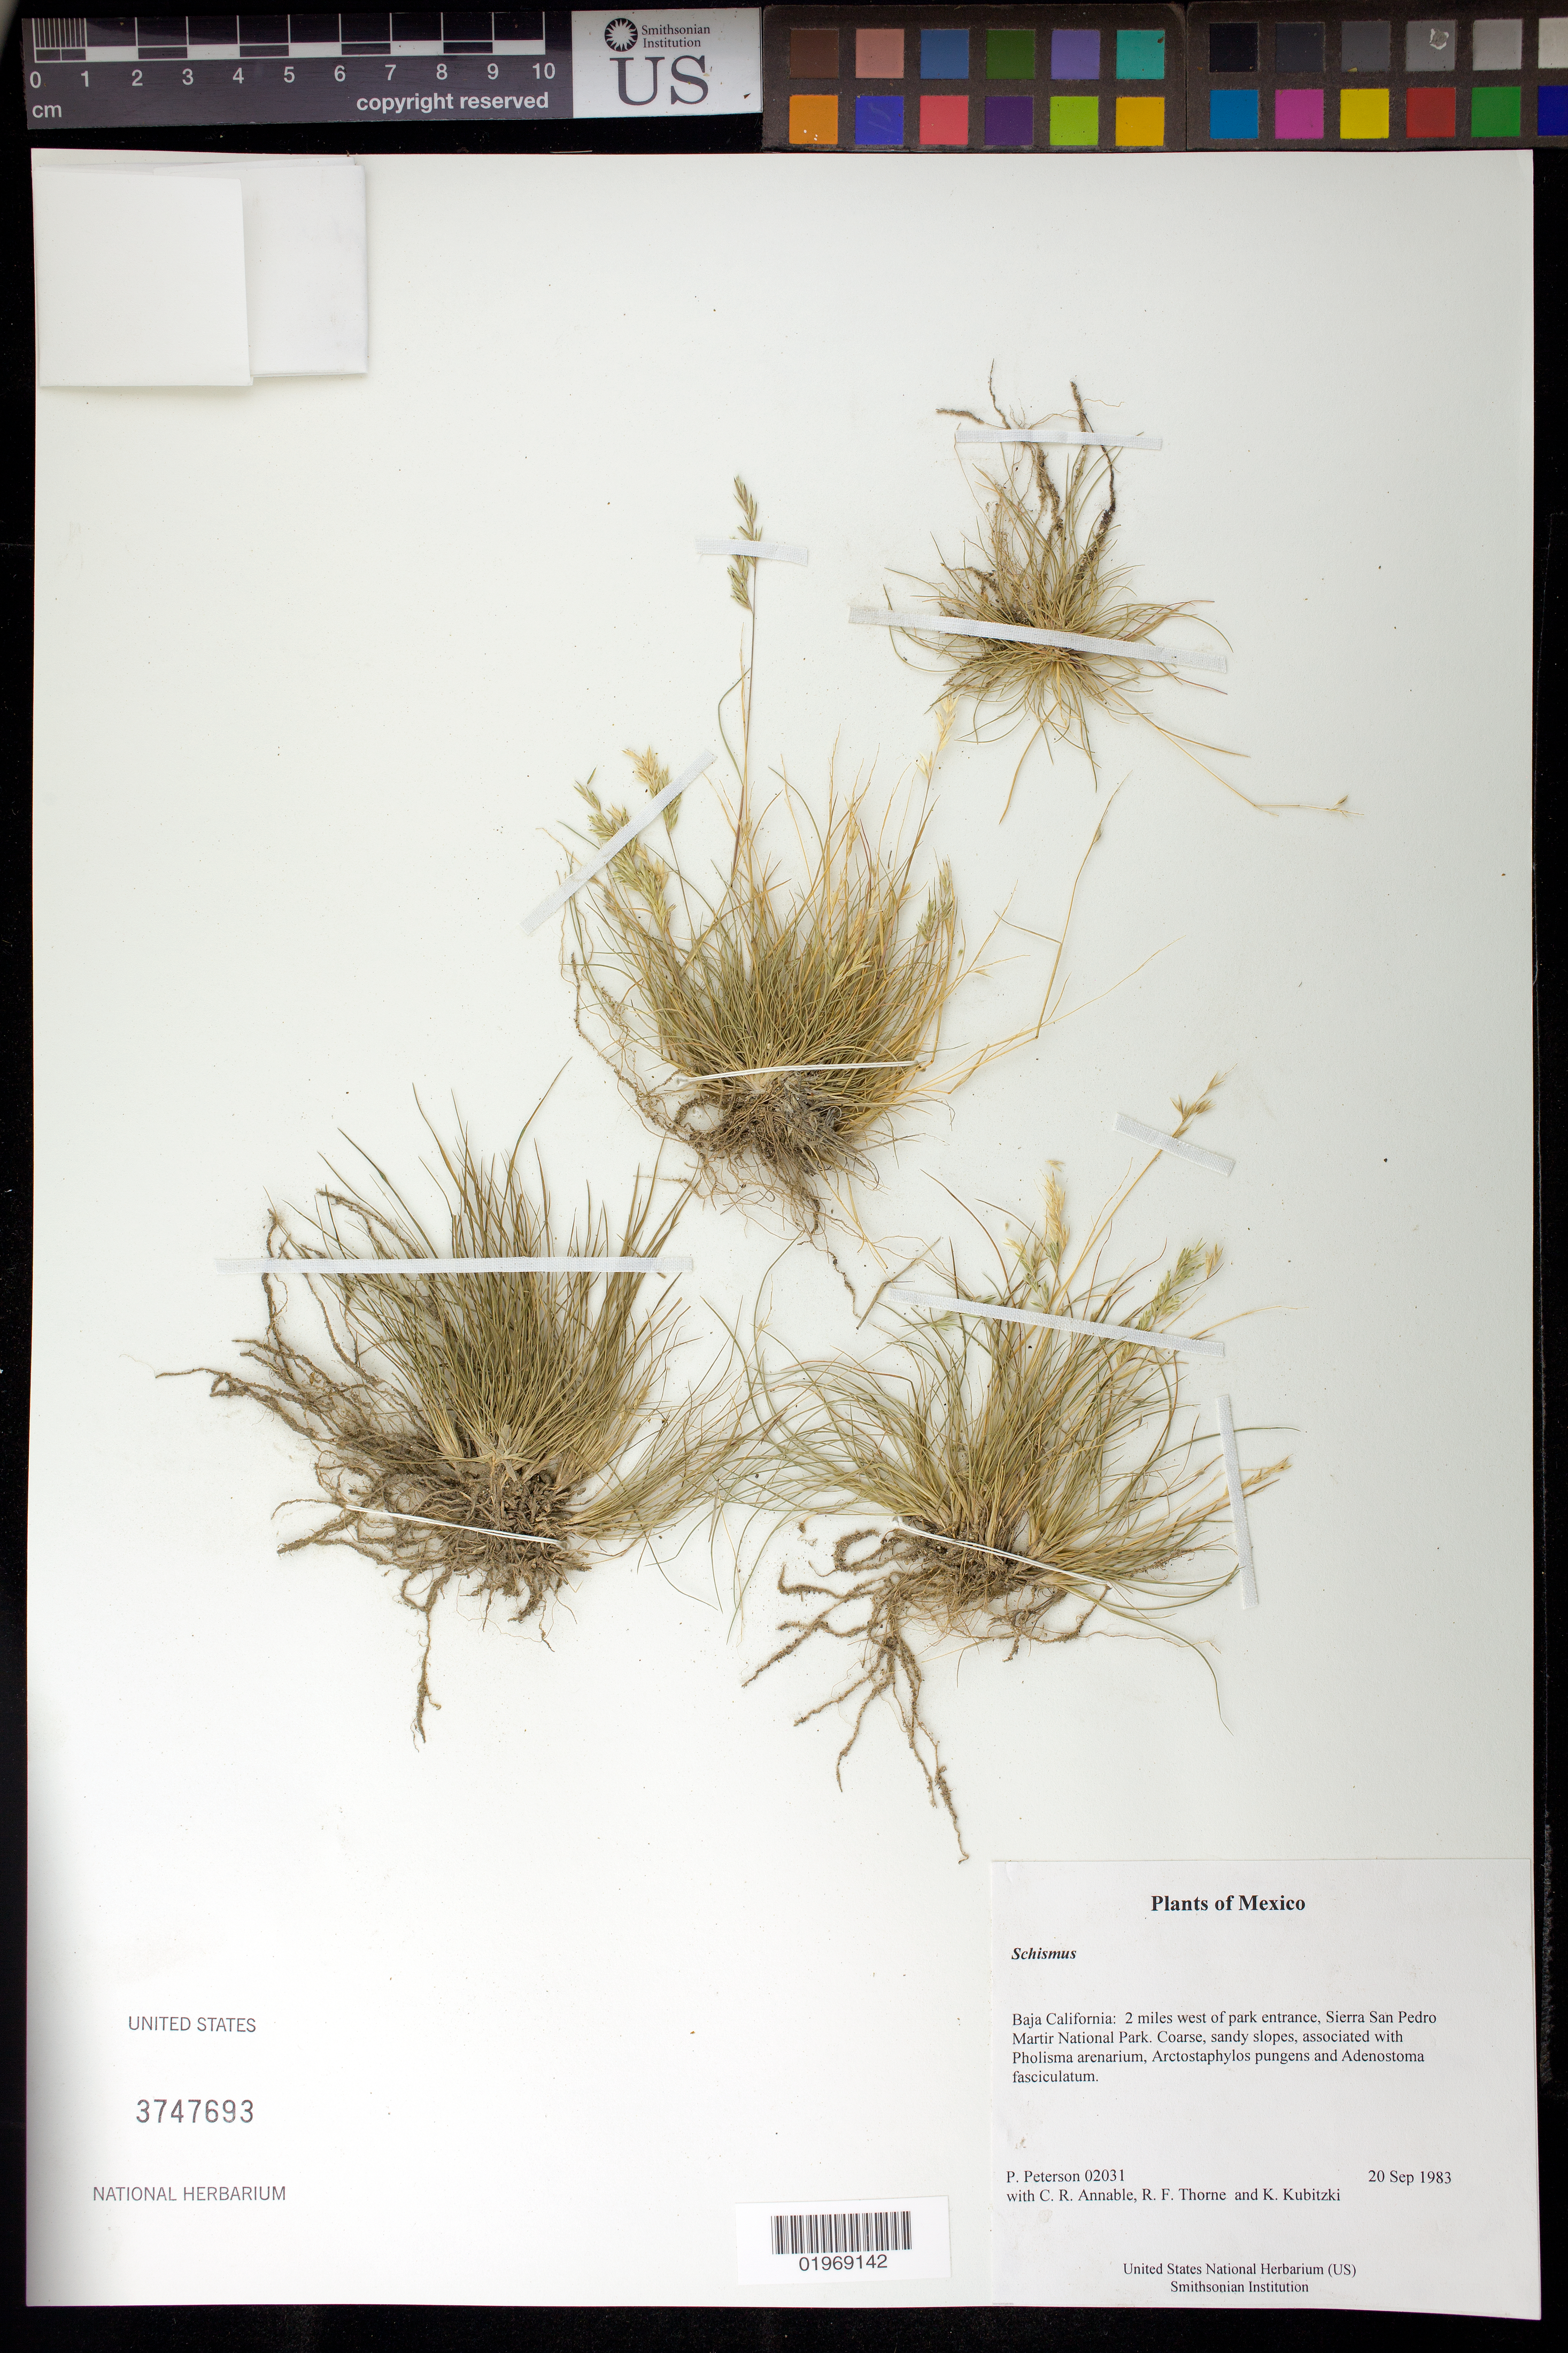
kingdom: Plantae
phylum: Tracheophyta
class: Liliopsida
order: Poales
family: Poaceae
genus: Schismus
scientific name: Schismus barbatus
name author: (L.) Thell.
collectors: P. M. Peterson, C. R. Annable, R. Thorne & K. Kubitzki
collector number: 02031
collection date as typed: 20 Sep 1983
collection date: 1983-09-20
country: Mexico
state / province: Baja California Norte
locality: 2 miles west of park entrance, Sierra San Pedro Martir National Park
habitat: Coarse, sandy slopes, associated with Pholisma arenarium, Arctostaphylos pungens and Adenostoma fasciculatum.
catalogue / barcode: US 3747693